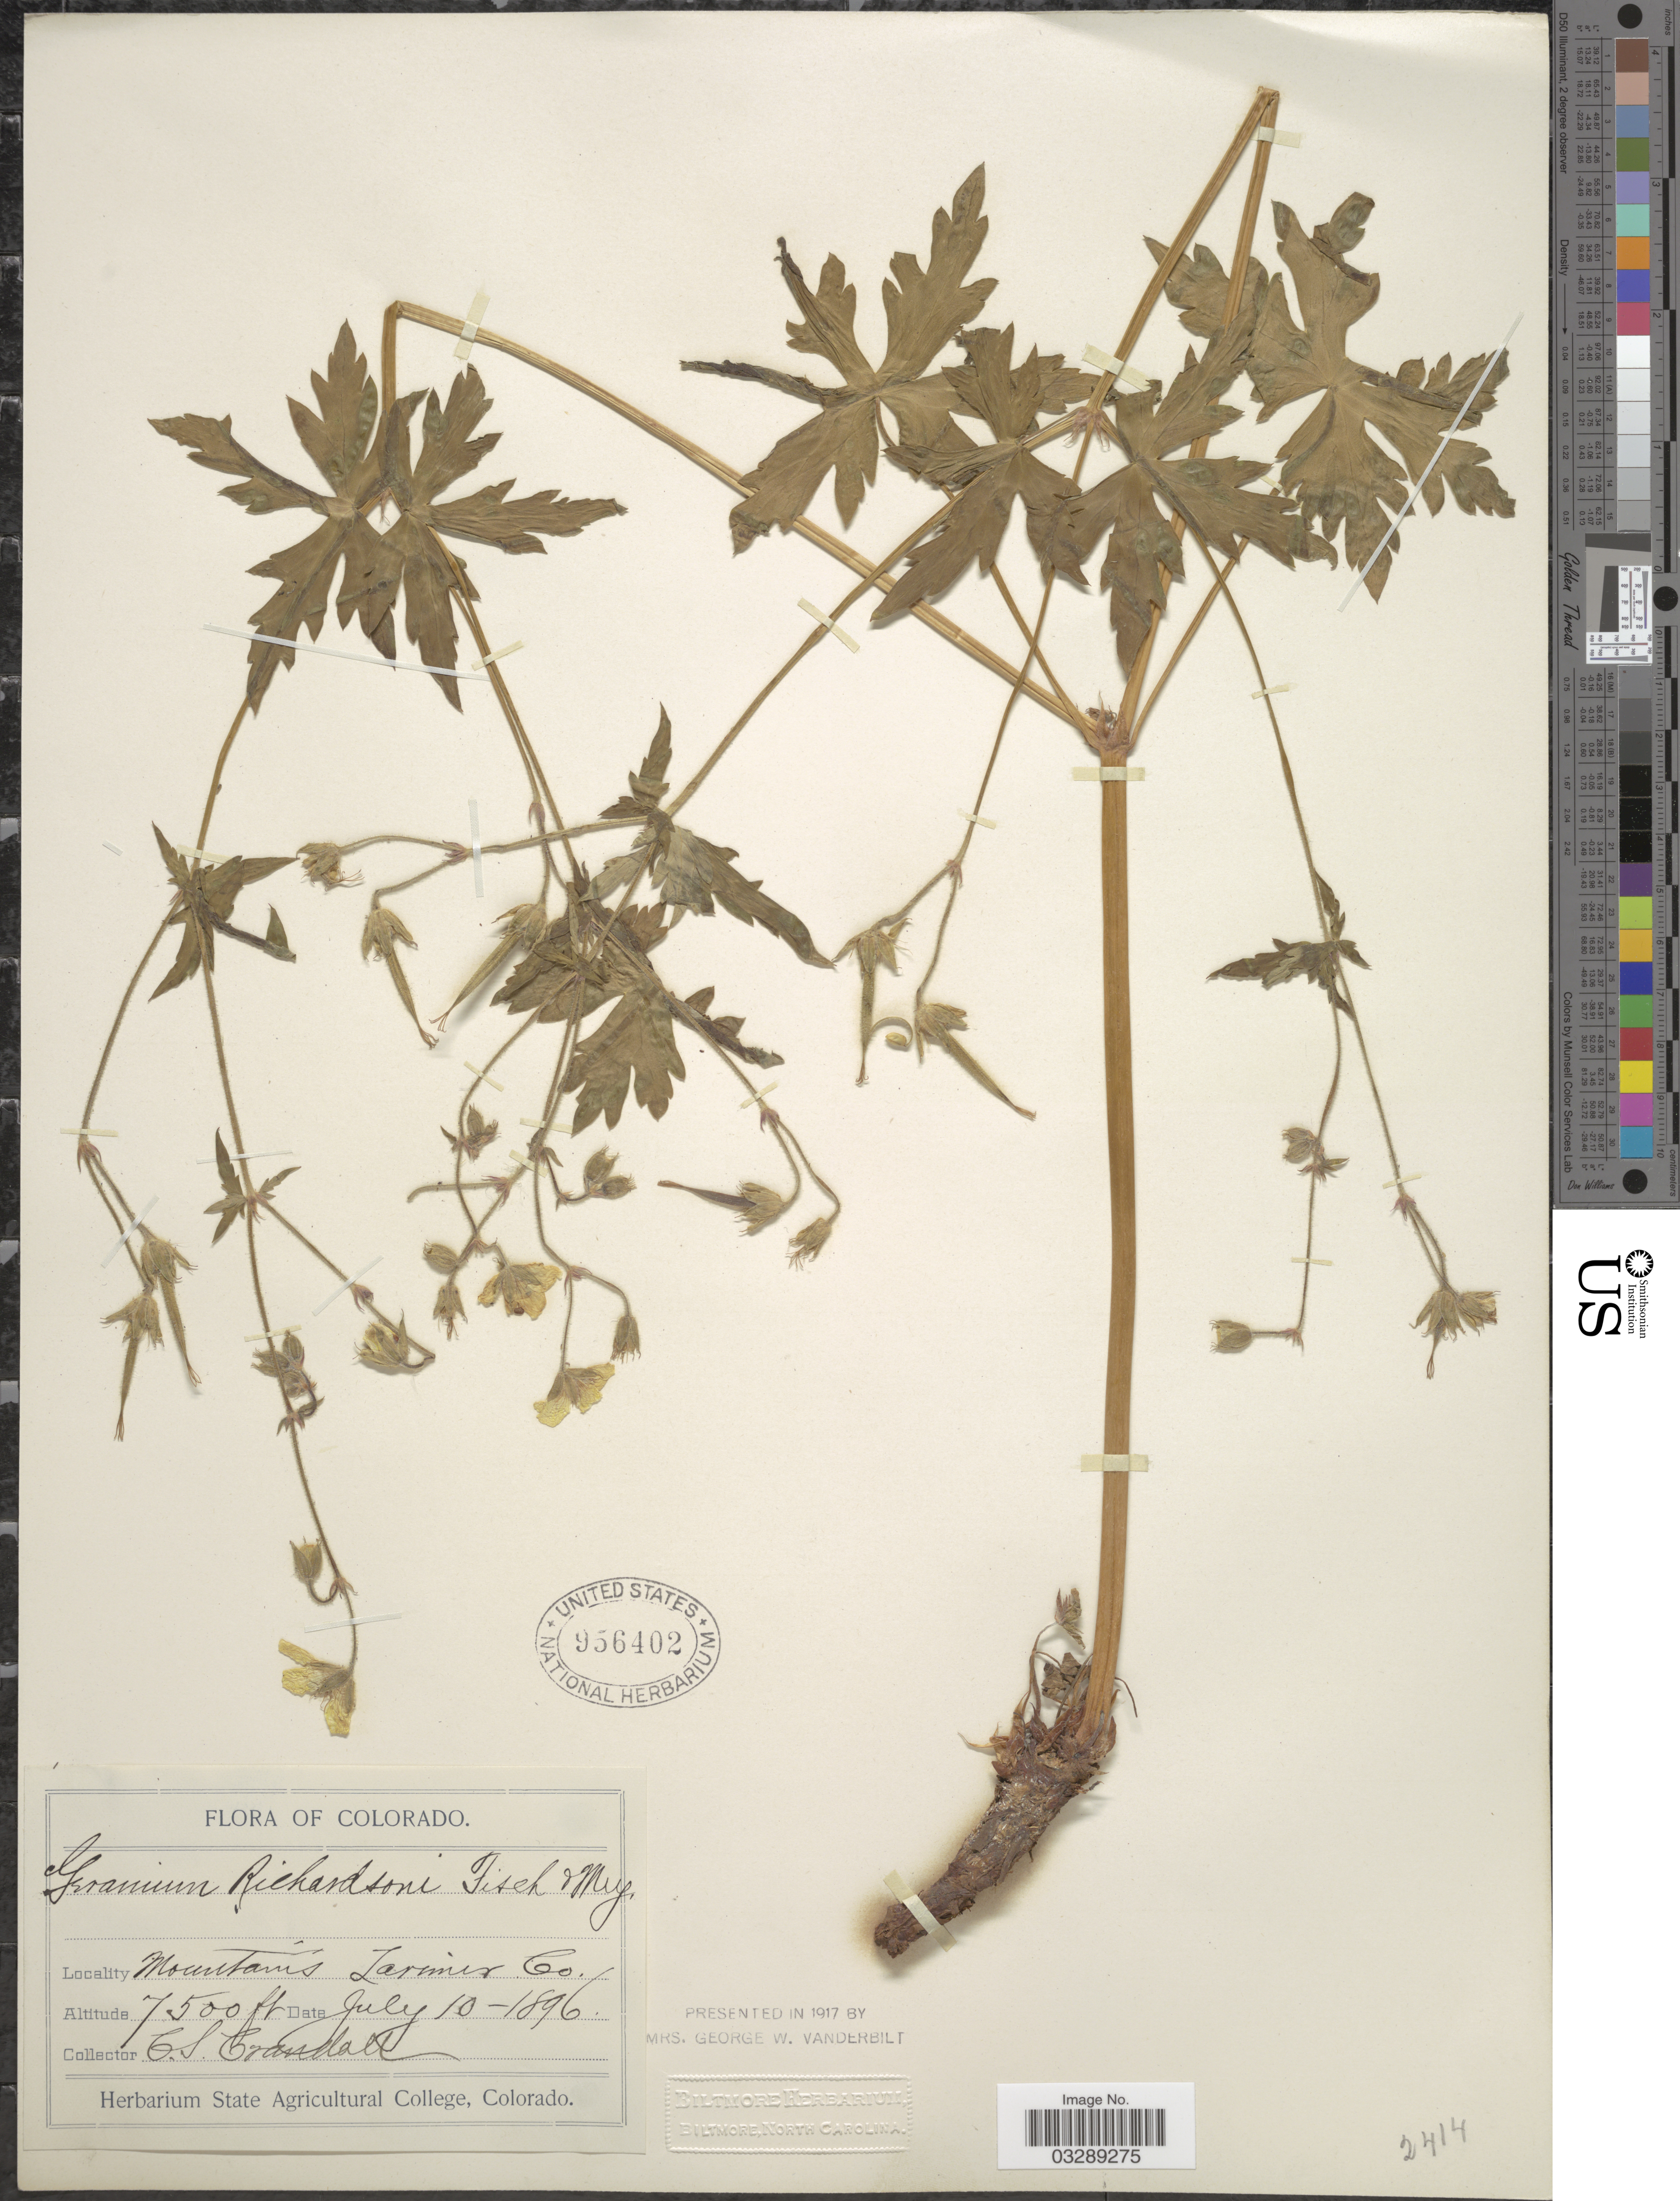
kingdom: Plantae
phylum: Tracheophyta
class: Magnoliopsida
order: Geraniales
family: Geraniaceae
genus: Geranium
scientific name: Geranium richardsonii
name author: Fisch. & Trautv.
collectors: C. Crandall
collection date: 1896-07-10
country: United States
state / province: Colorado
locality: Mountains Larimer Co.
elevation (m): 2286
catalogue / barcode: US 956402